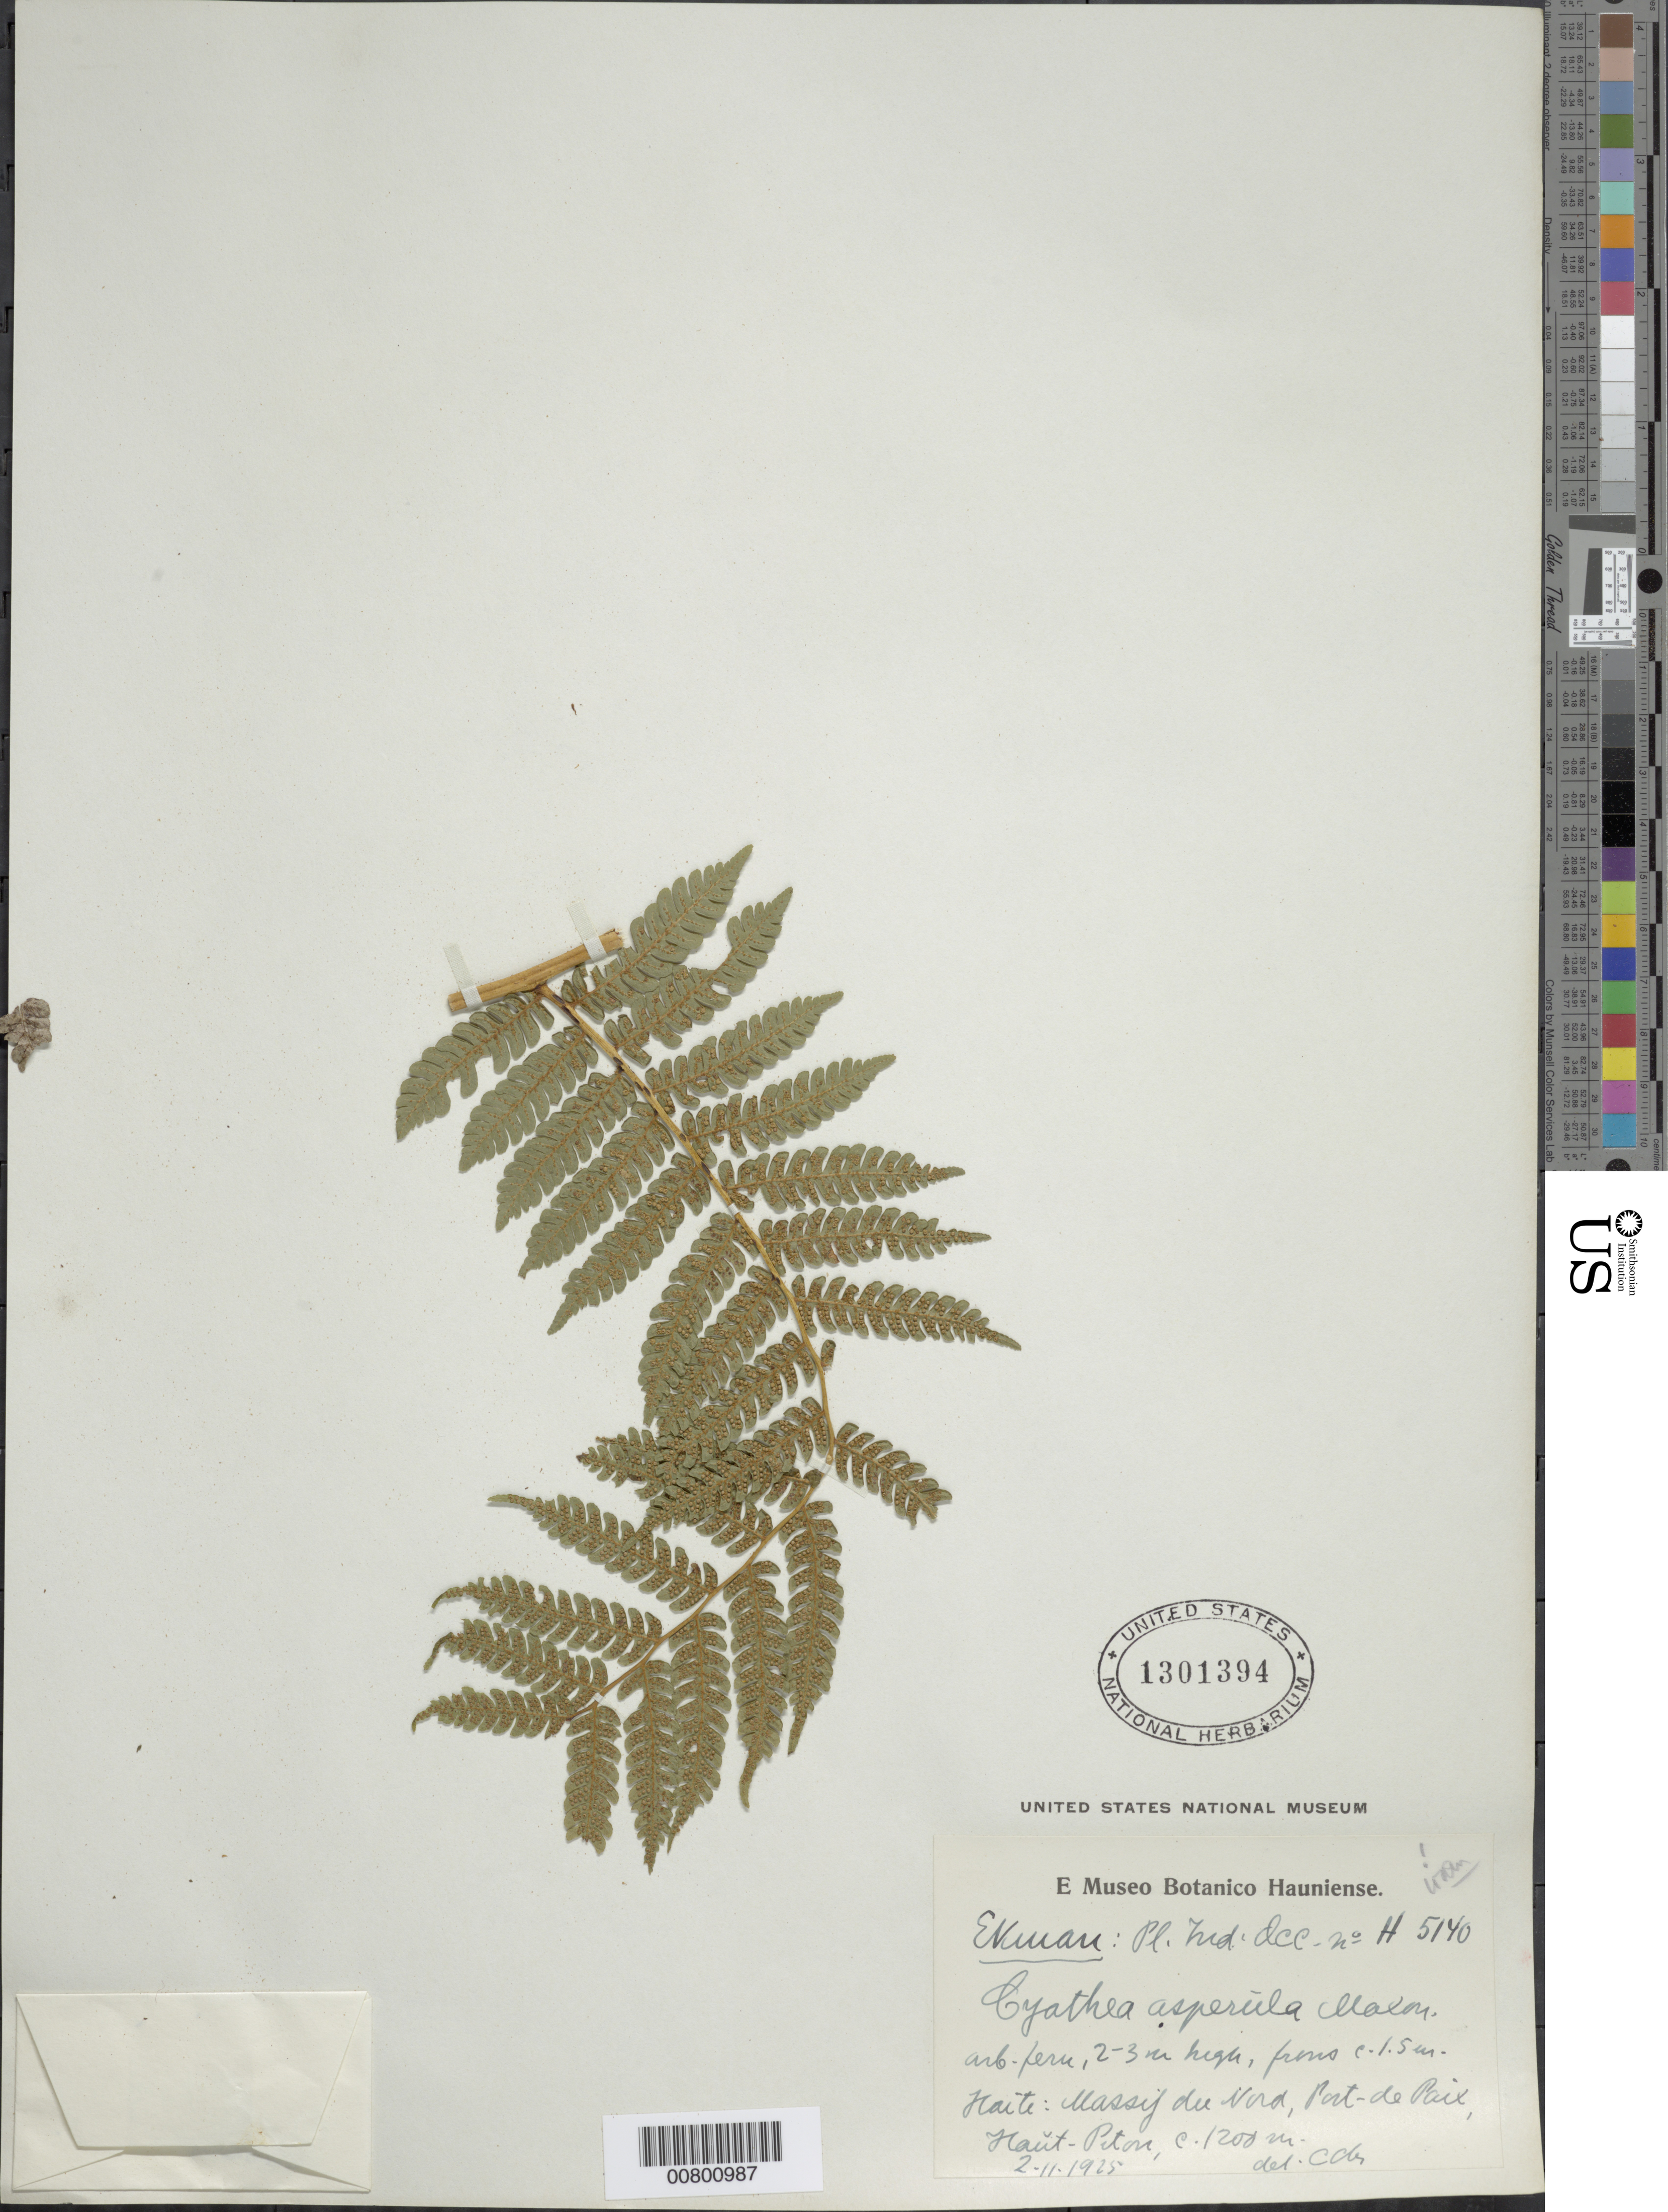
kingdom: Plantae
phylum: Tracheophyta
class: Polypodiopsida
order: Cyatheales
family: Cyatheaceae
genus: Cyathea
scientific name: Cyathea furfuracea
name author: Christ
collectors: E. L. Ekman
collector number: H 5140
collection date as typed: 02 Nov 1925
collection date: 1925-11-02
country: Haiti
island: Hispaniola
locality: Massif du Nord, Port de Paix, Haut Piton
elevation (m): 1205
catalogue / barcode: US 1301394